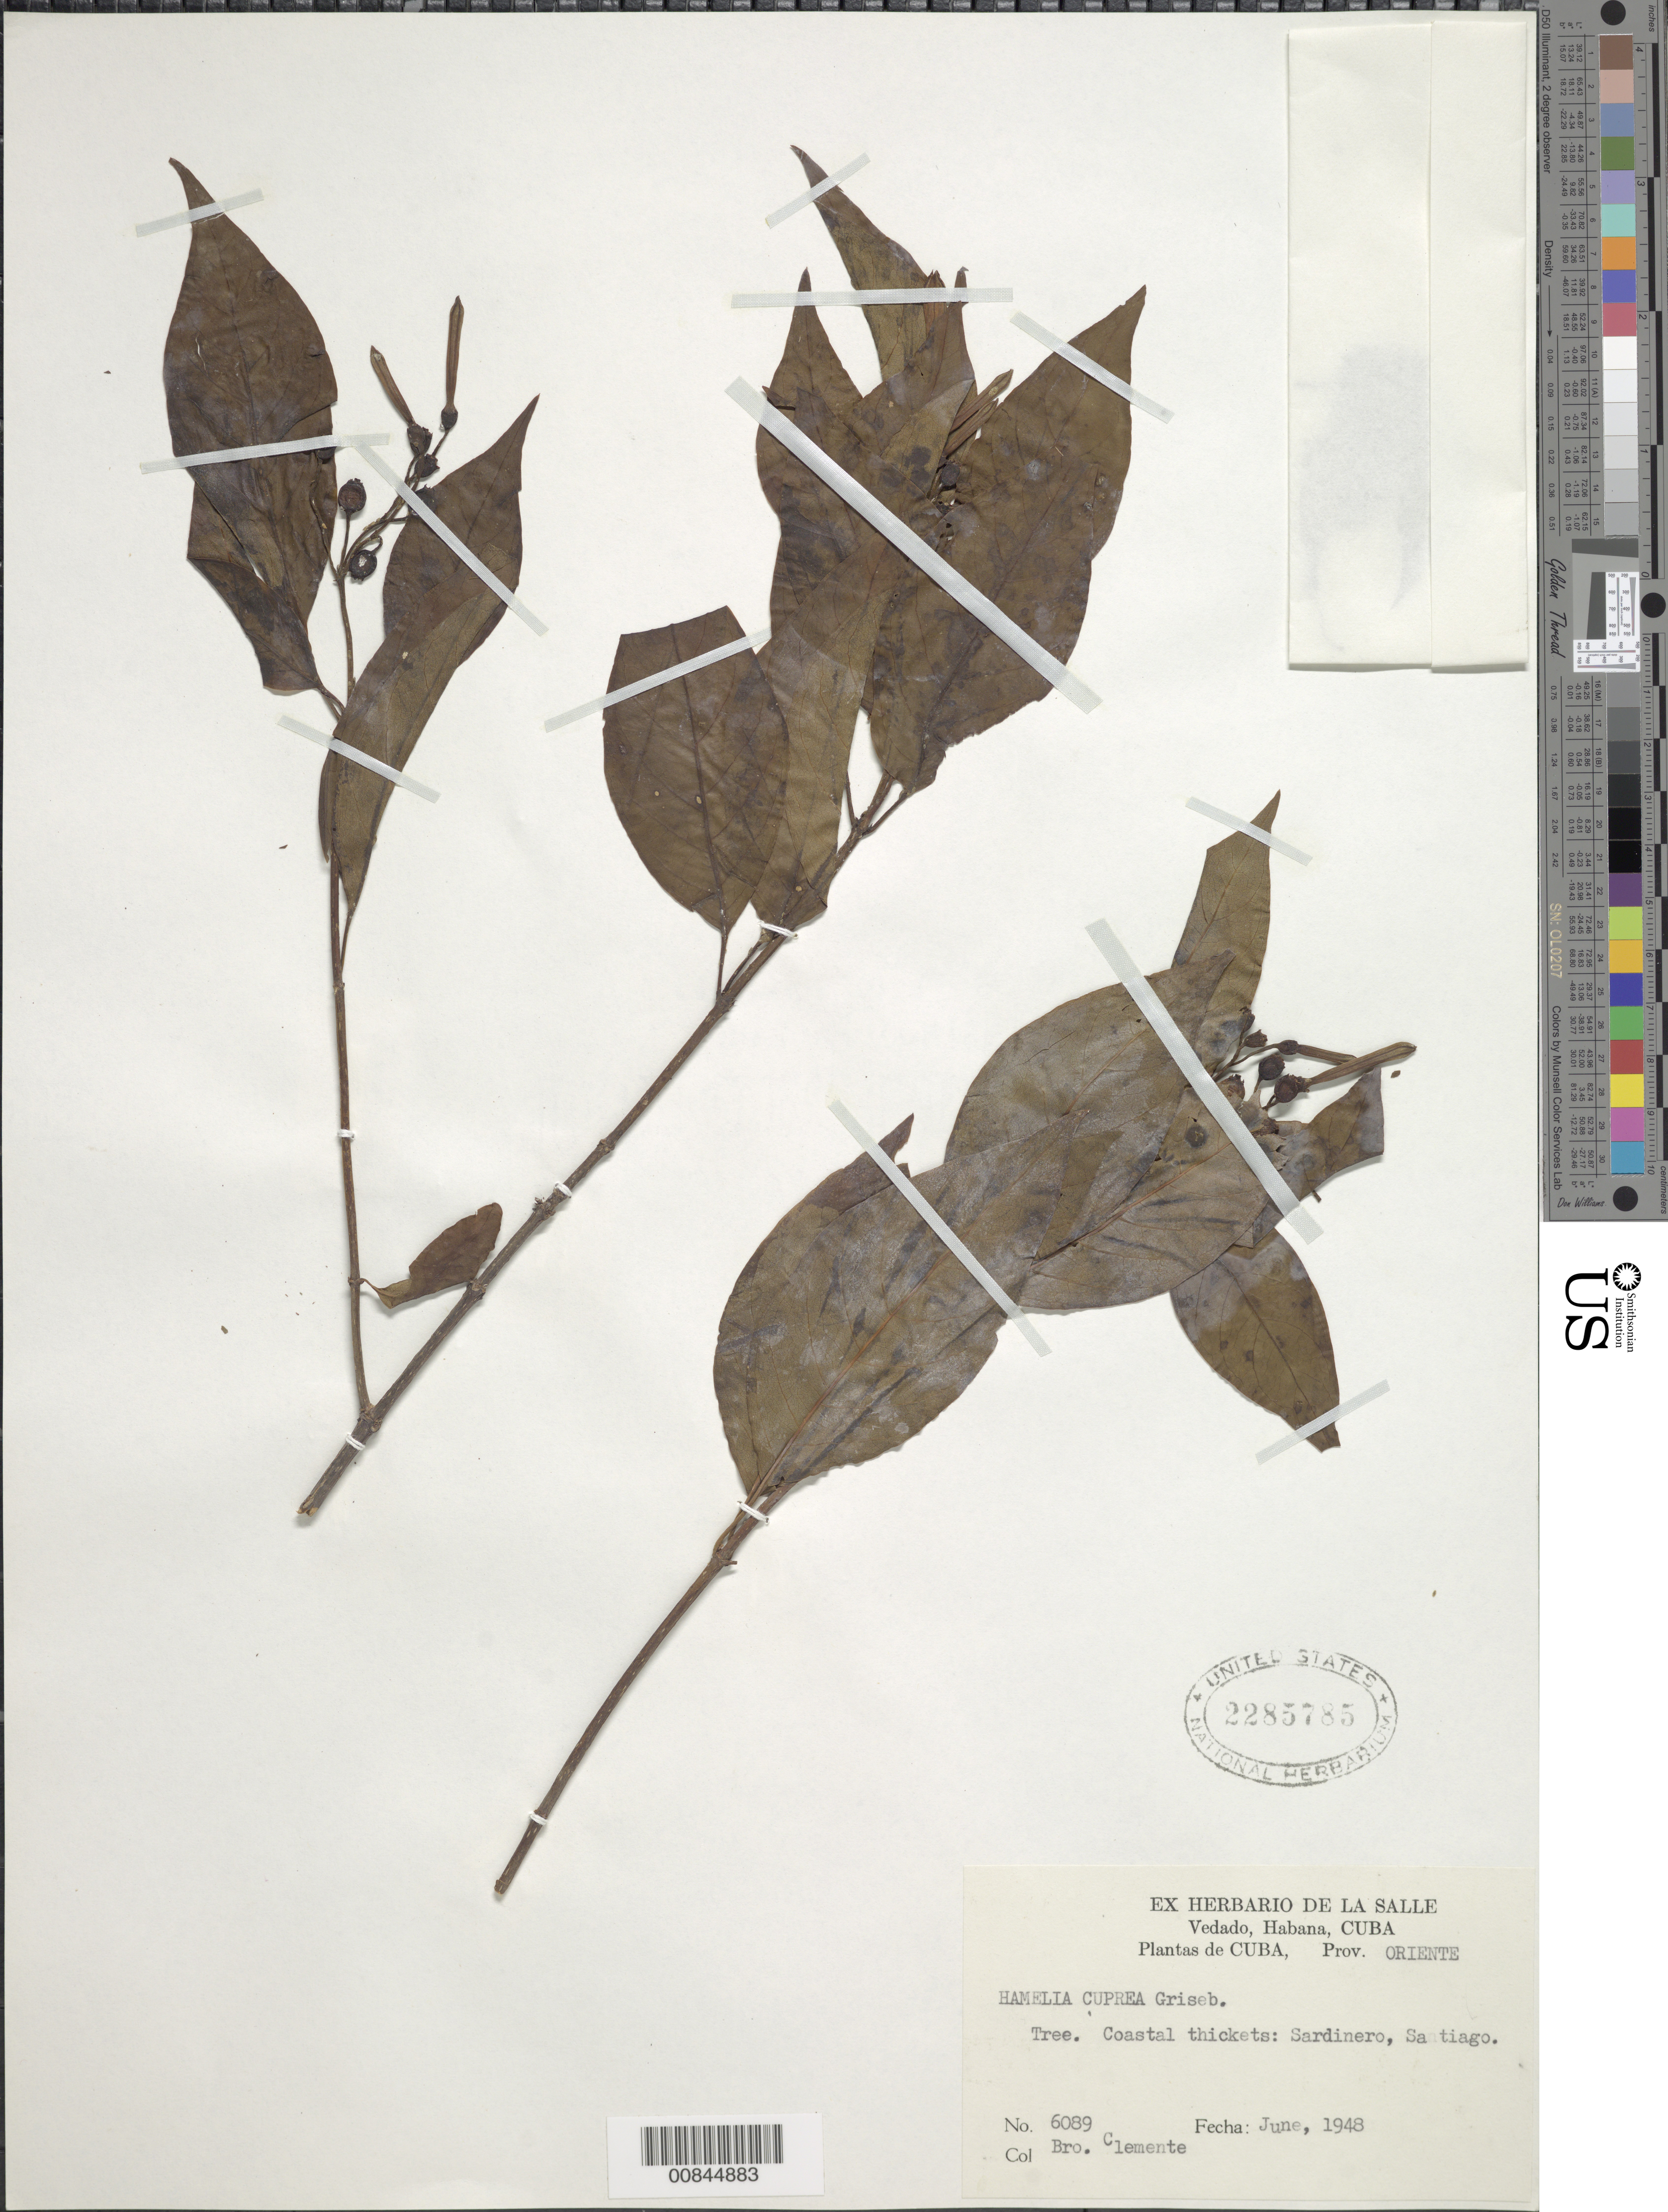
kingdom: Plantae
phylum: Tracheophyta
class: Magnoliopsida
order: Gentianales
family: Rubiaceae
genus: Hamelia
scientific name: Hamelia cuprea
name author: Griseb.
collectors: Bro. Clemente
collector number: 6089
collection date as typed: Jun 1948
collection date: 1948-06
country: Cuba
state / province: Oriente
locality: Sardinero, Santiago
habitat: Coastal thickets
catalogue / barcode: US 2285785